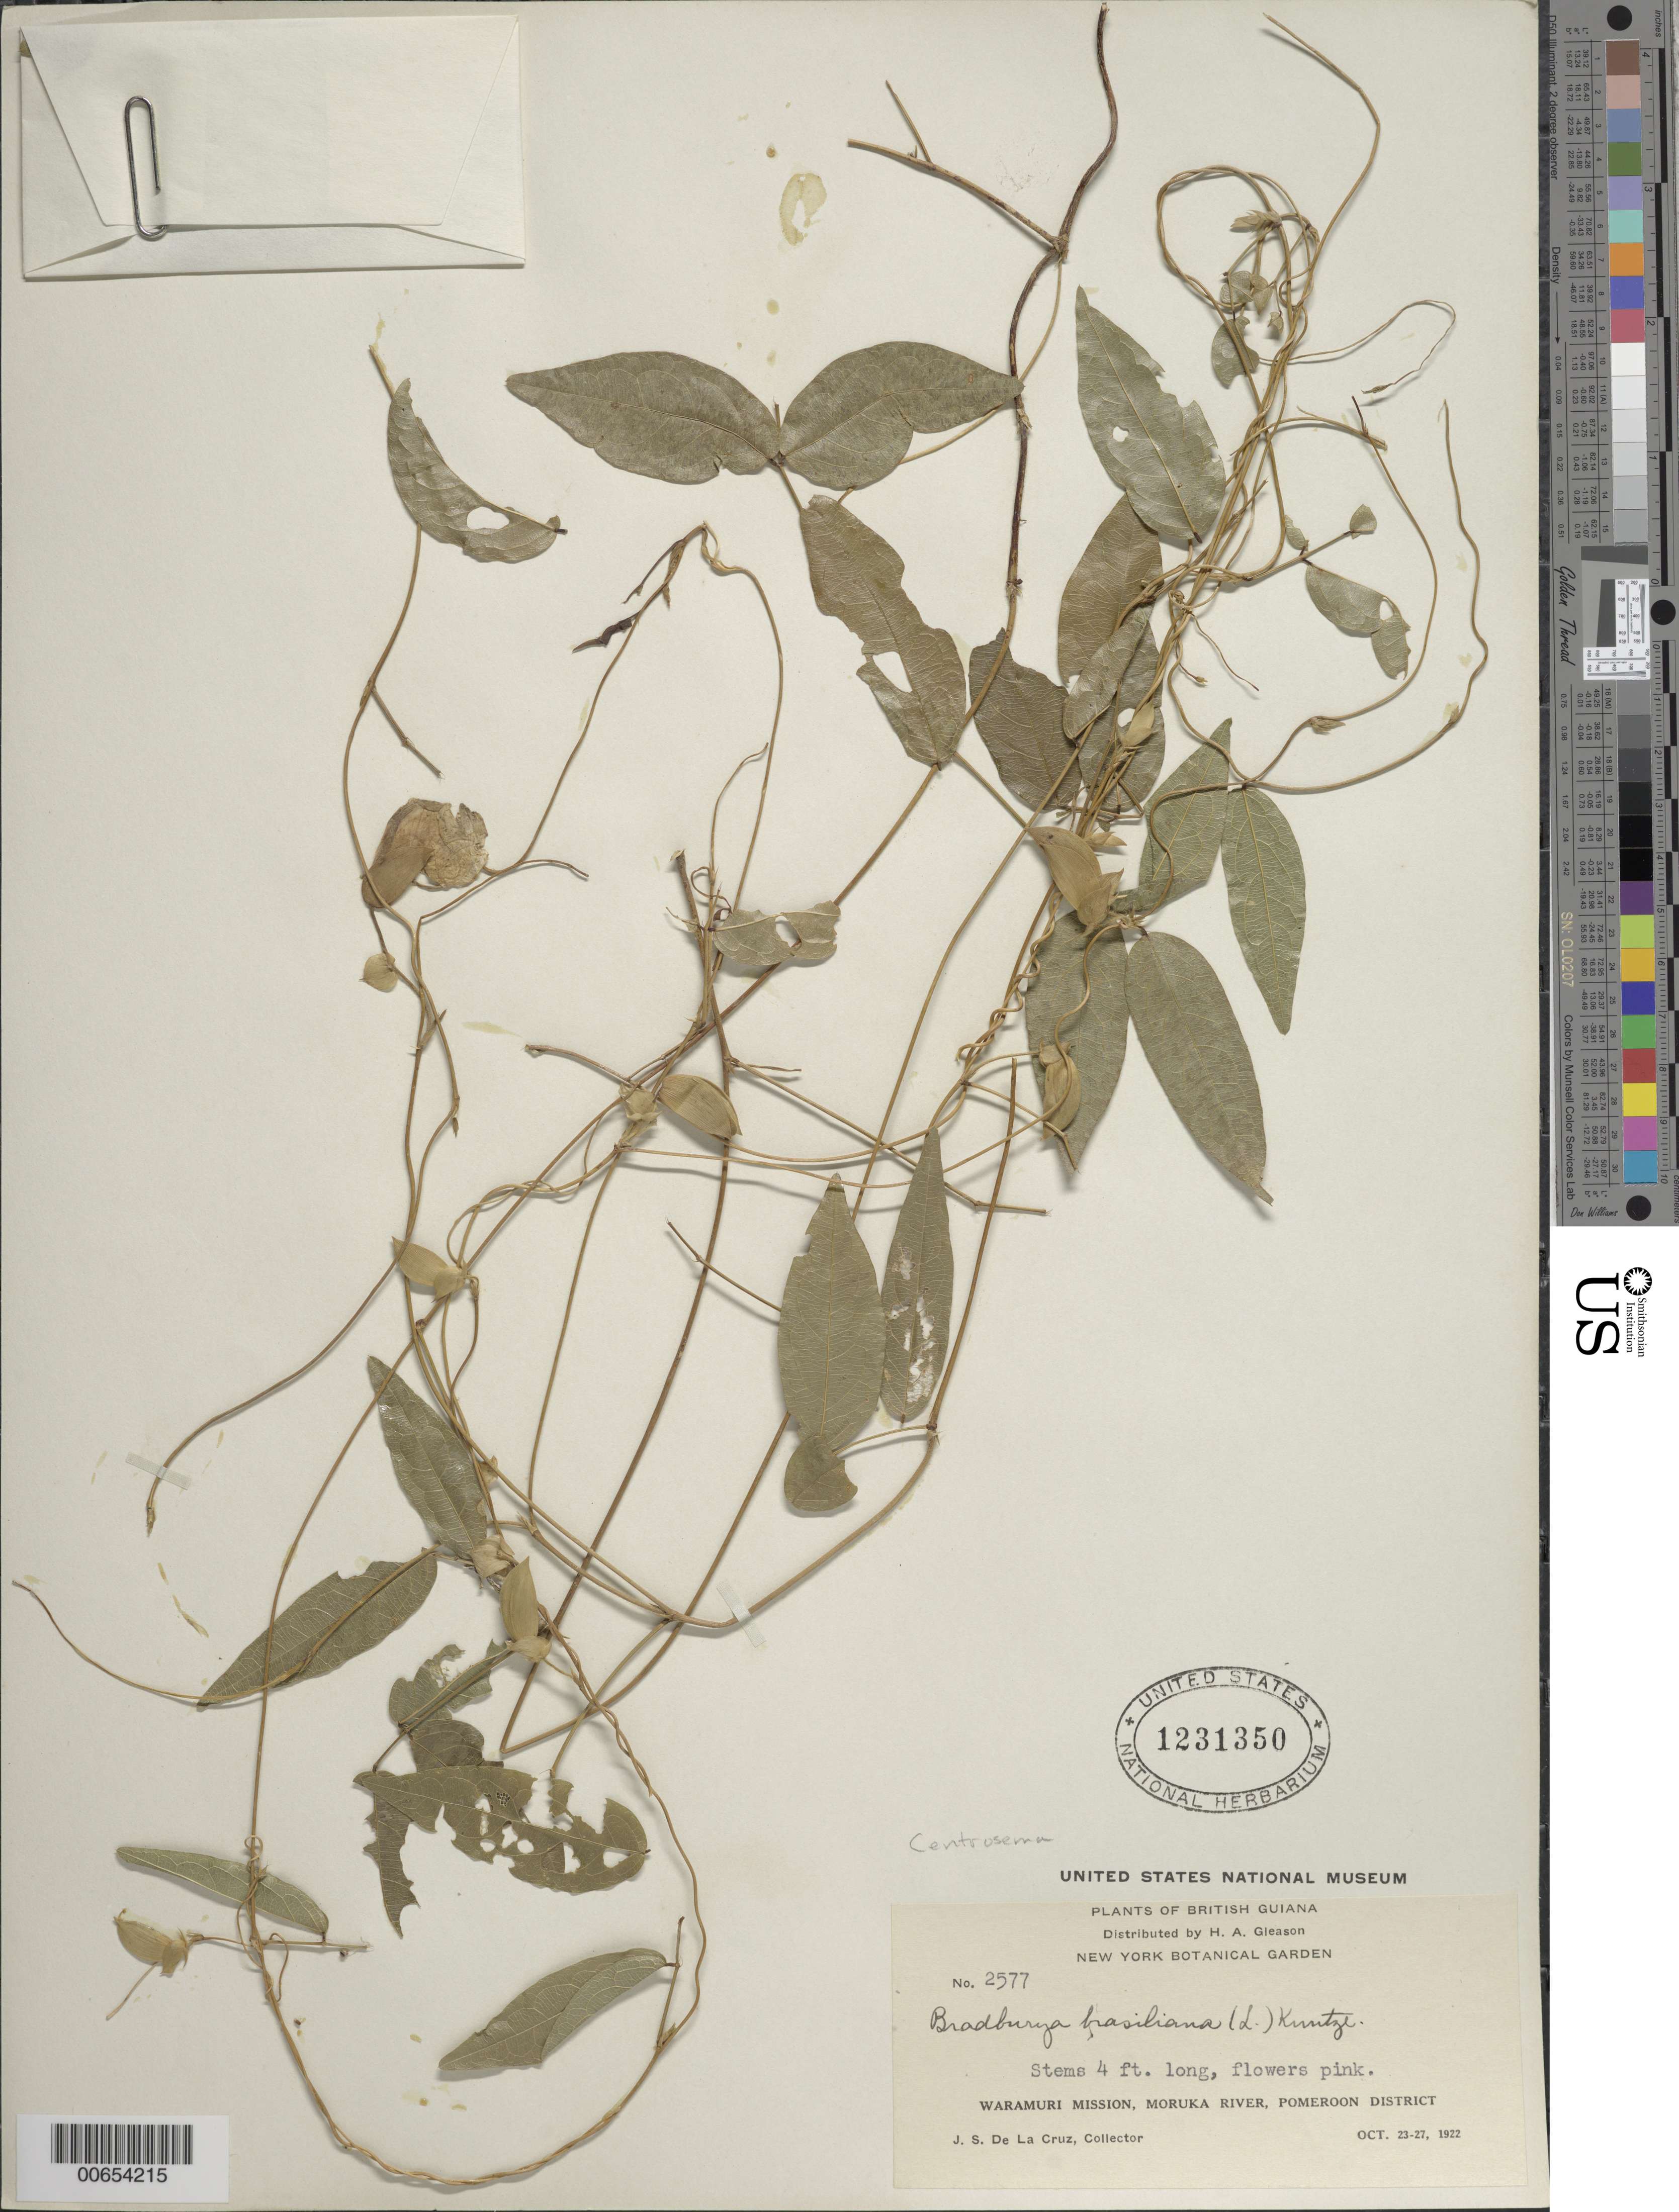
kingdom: Plantae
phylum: Tracheophyta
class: Magnoliopsida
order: Fabales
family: Fabaceae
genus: Centrosema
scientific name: Centrosema brasilianum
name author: (L.) Benth.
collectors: J. S. de la Cruz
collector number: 2577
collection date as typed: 23-Oct-22 to 27-Oct-22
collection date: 1922-10-23/1922-10-27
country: Guyana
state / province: Pomeroon-Supenaam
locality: Waramuri Mission, Moruka R., Pomeroon Dist.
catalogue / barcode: US 1231350